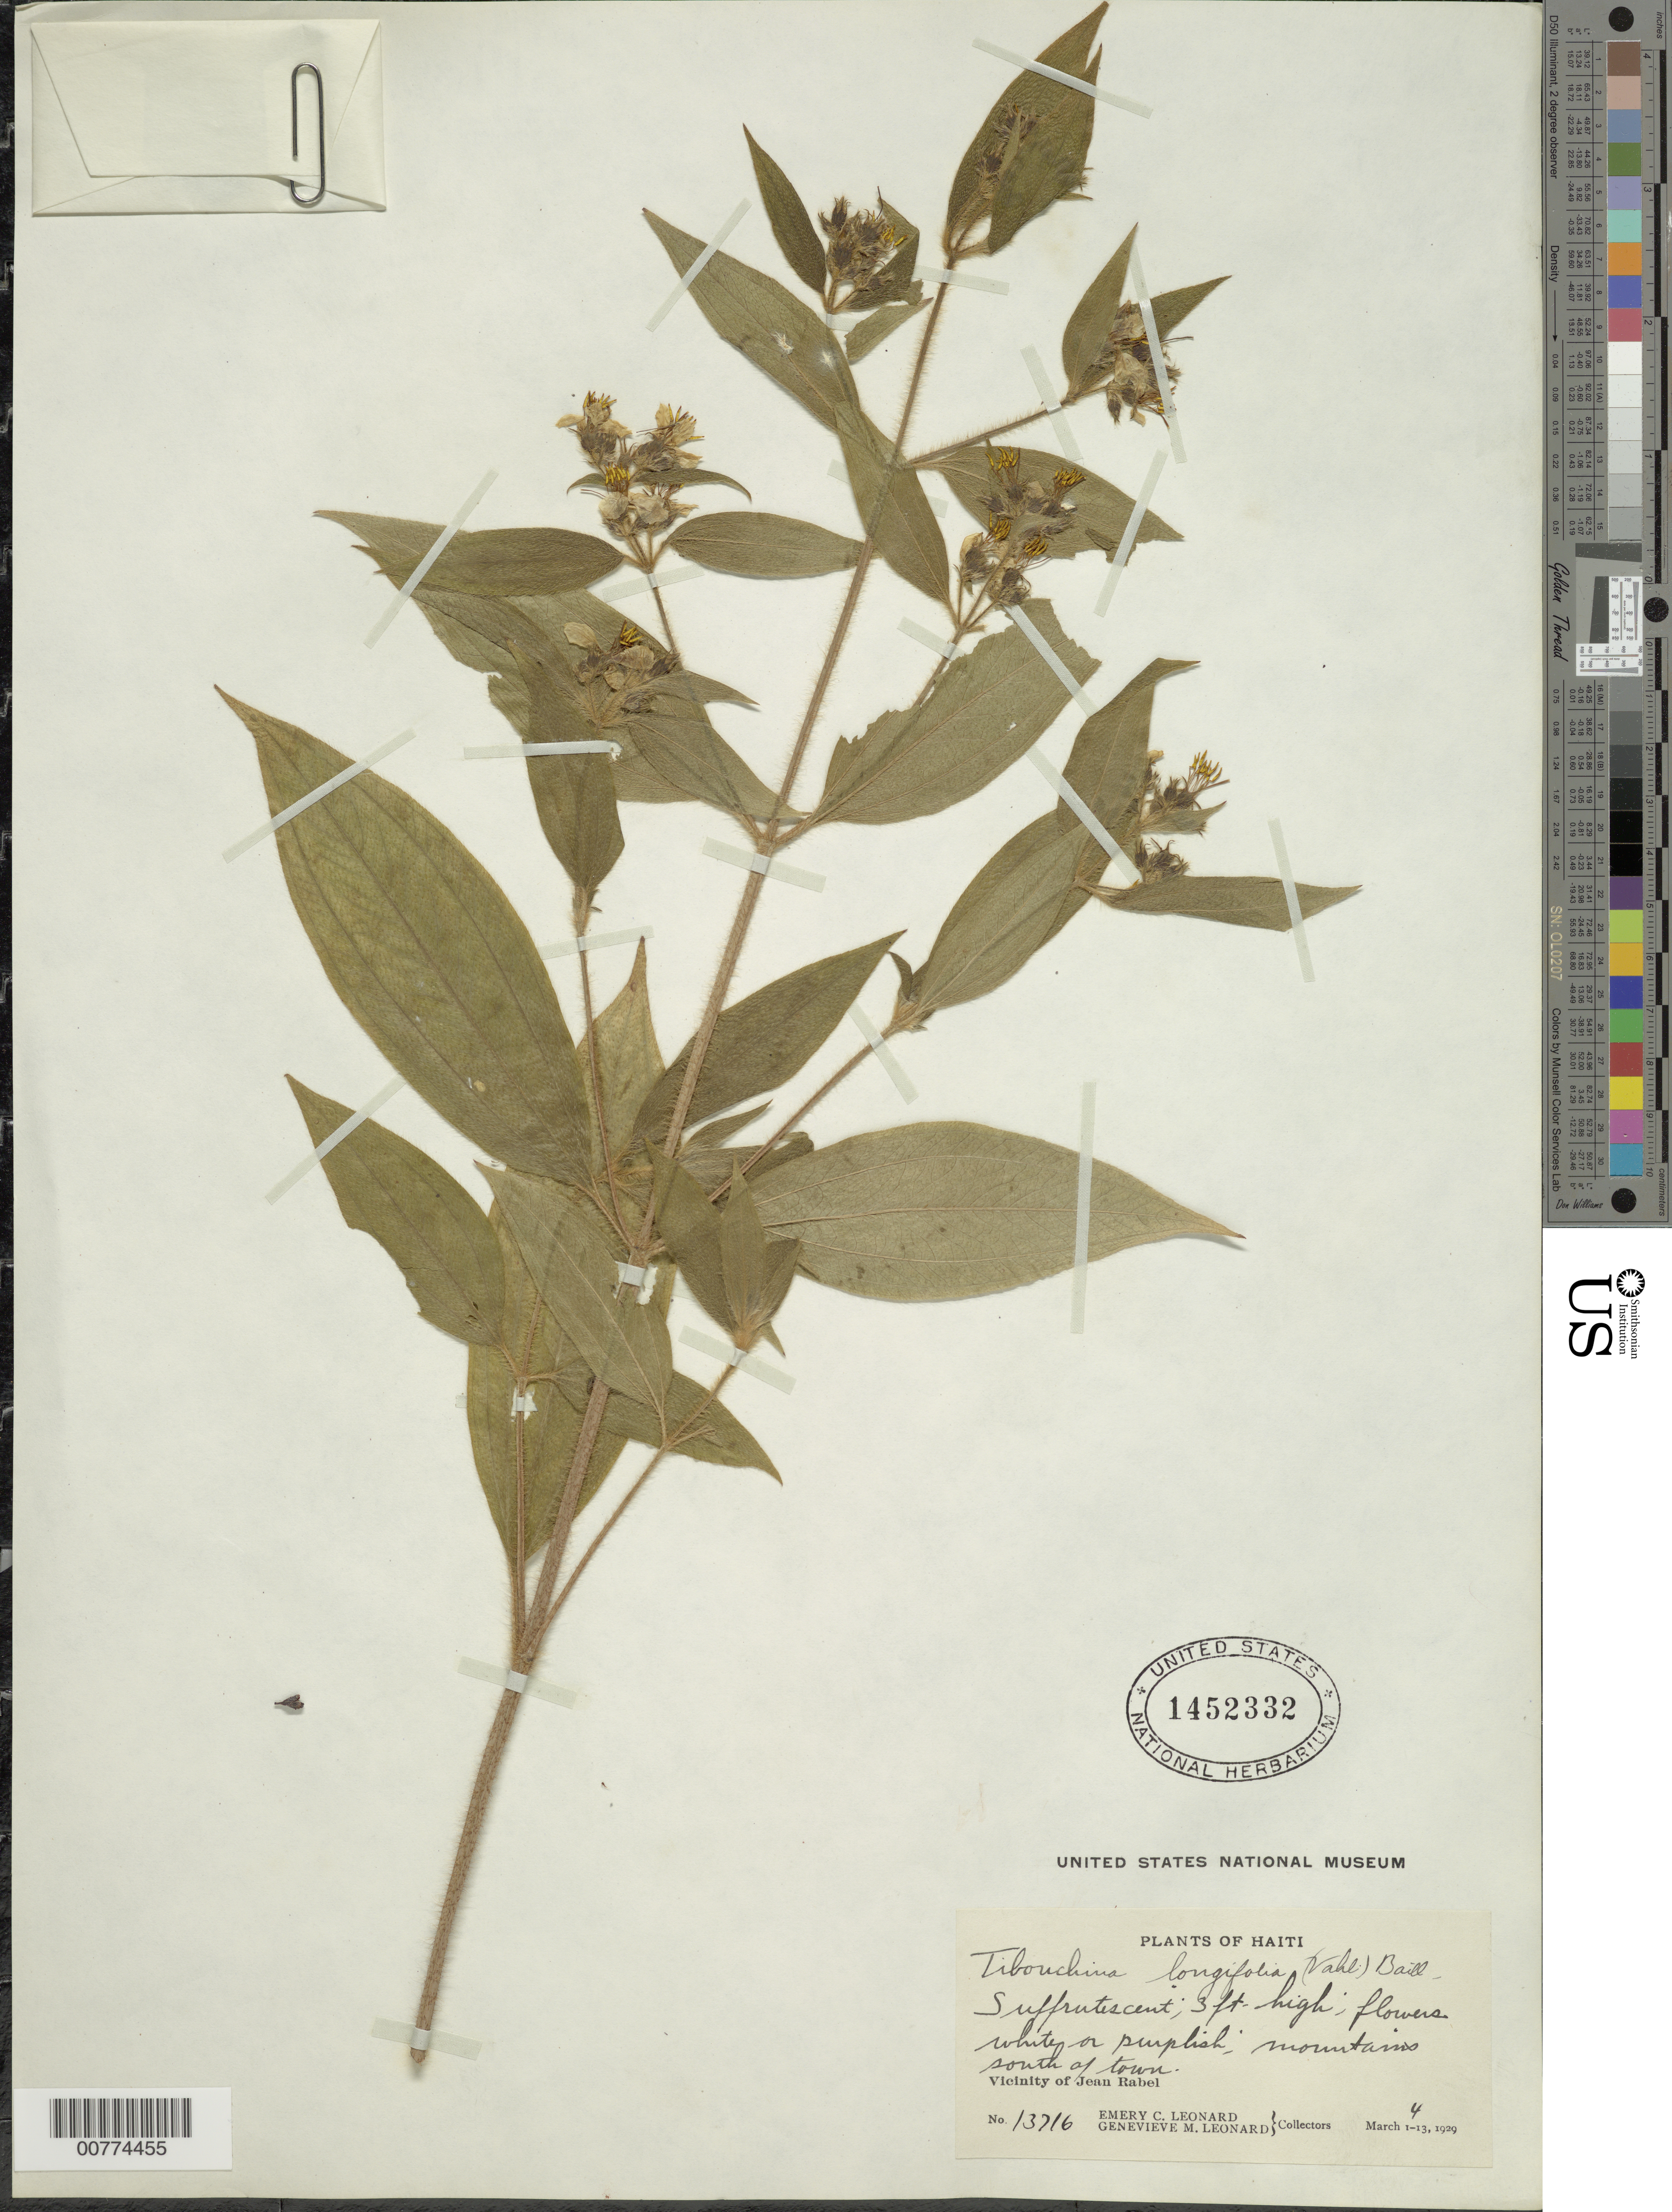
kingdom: Plantae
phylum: Tracheophyta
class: Magnoliopsida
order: Myrtales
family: Melastomataceae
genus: Chaetogastra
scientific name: Chaetogastra longifolia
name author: (Vahl) DC.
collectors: E. C. Leonard & G. M. Leonard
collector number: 13716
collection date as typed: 04 Mar 1929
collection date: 1929-03-04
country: Haiti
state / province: Nord-Ouest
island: Hispaniola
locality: Vicinity of Jean Rabel, south of town.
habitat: Mountain.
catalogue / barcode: US 1452332